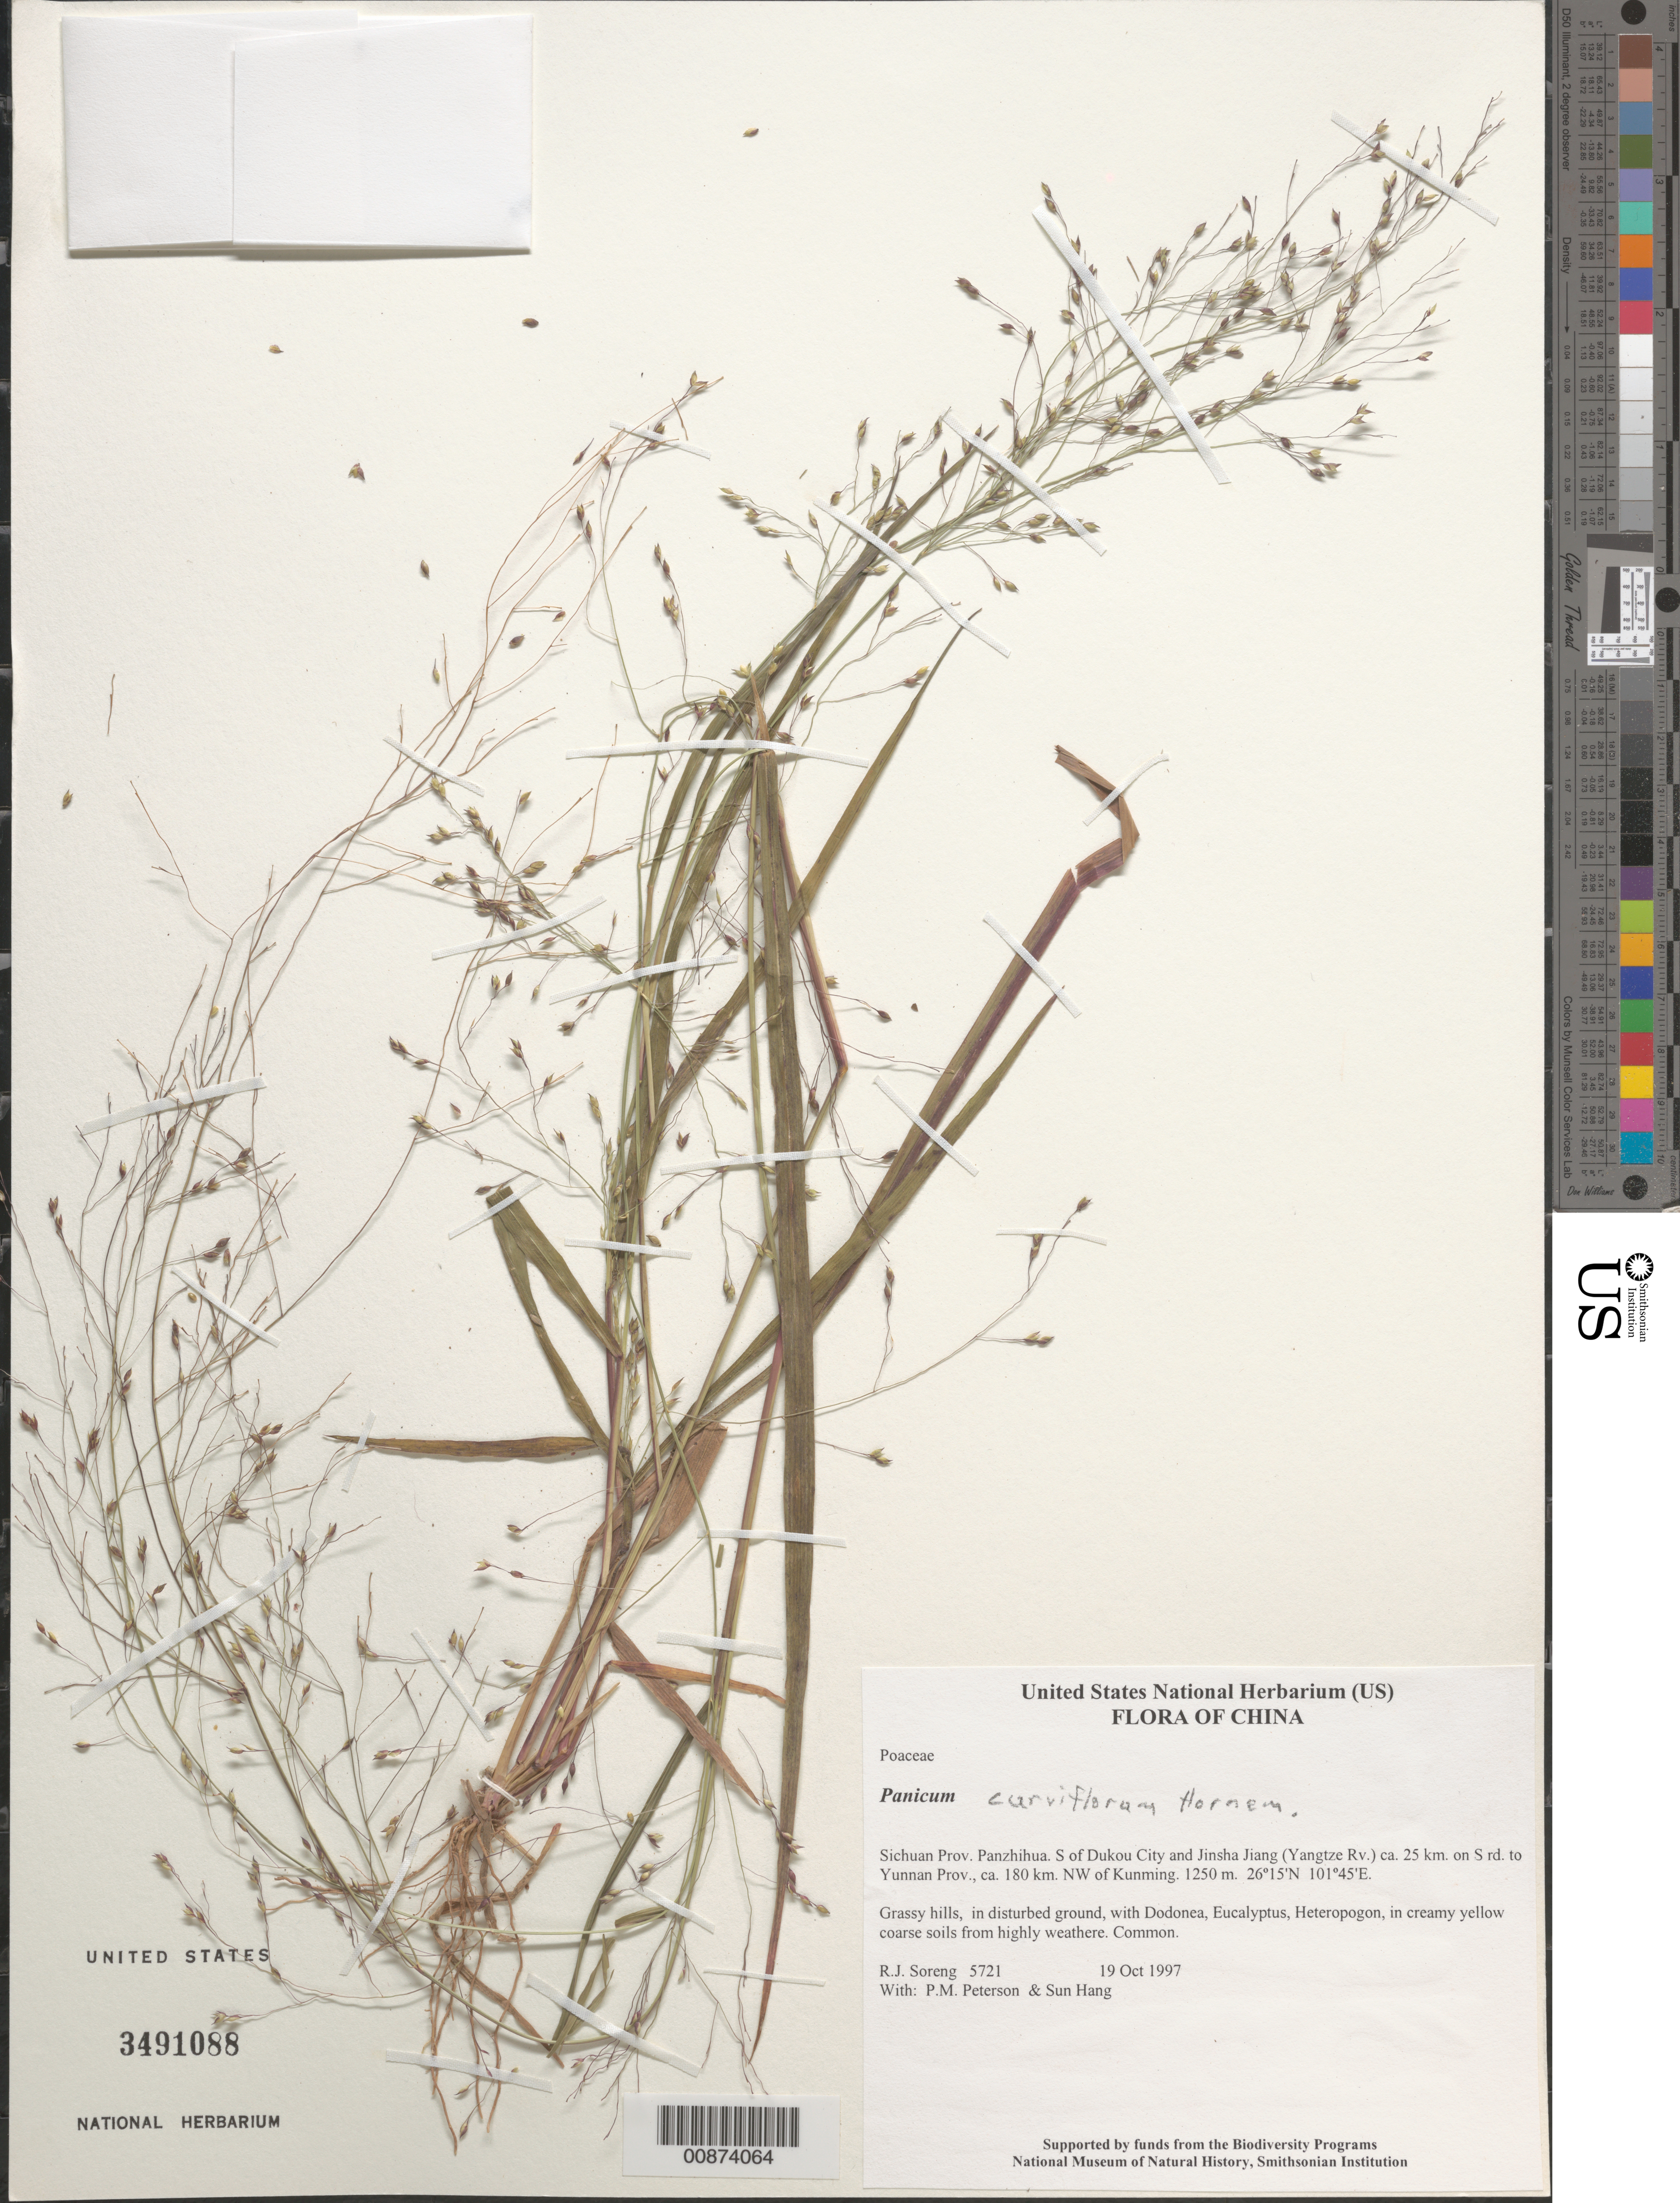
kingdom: Plantae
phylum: Tracheophyta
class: Liliopsida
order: Poales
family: Poaceae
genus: Panicum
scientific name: Panicum curviflorum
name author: Hornem.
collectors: R. J. Soreng, P. M. Peterson & Sun Hang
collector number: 5721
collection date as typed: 19 Oct 1997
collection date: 1997-10-19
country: China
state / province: Sichuan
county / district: Panzhihua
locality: S of Dukou City and Jinsha Jiang (Yangtze Rv.) ca. 25 km on S rd. to Yunnan Prov., ca. 180 km NW of Kunming.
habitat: Grassy hills, in disturbed ground, with Dodonea, Eucalyptus, Heteropogon, in creamy yellow coarse soils from highly weathere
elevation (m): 1250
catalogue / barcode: US 3491088